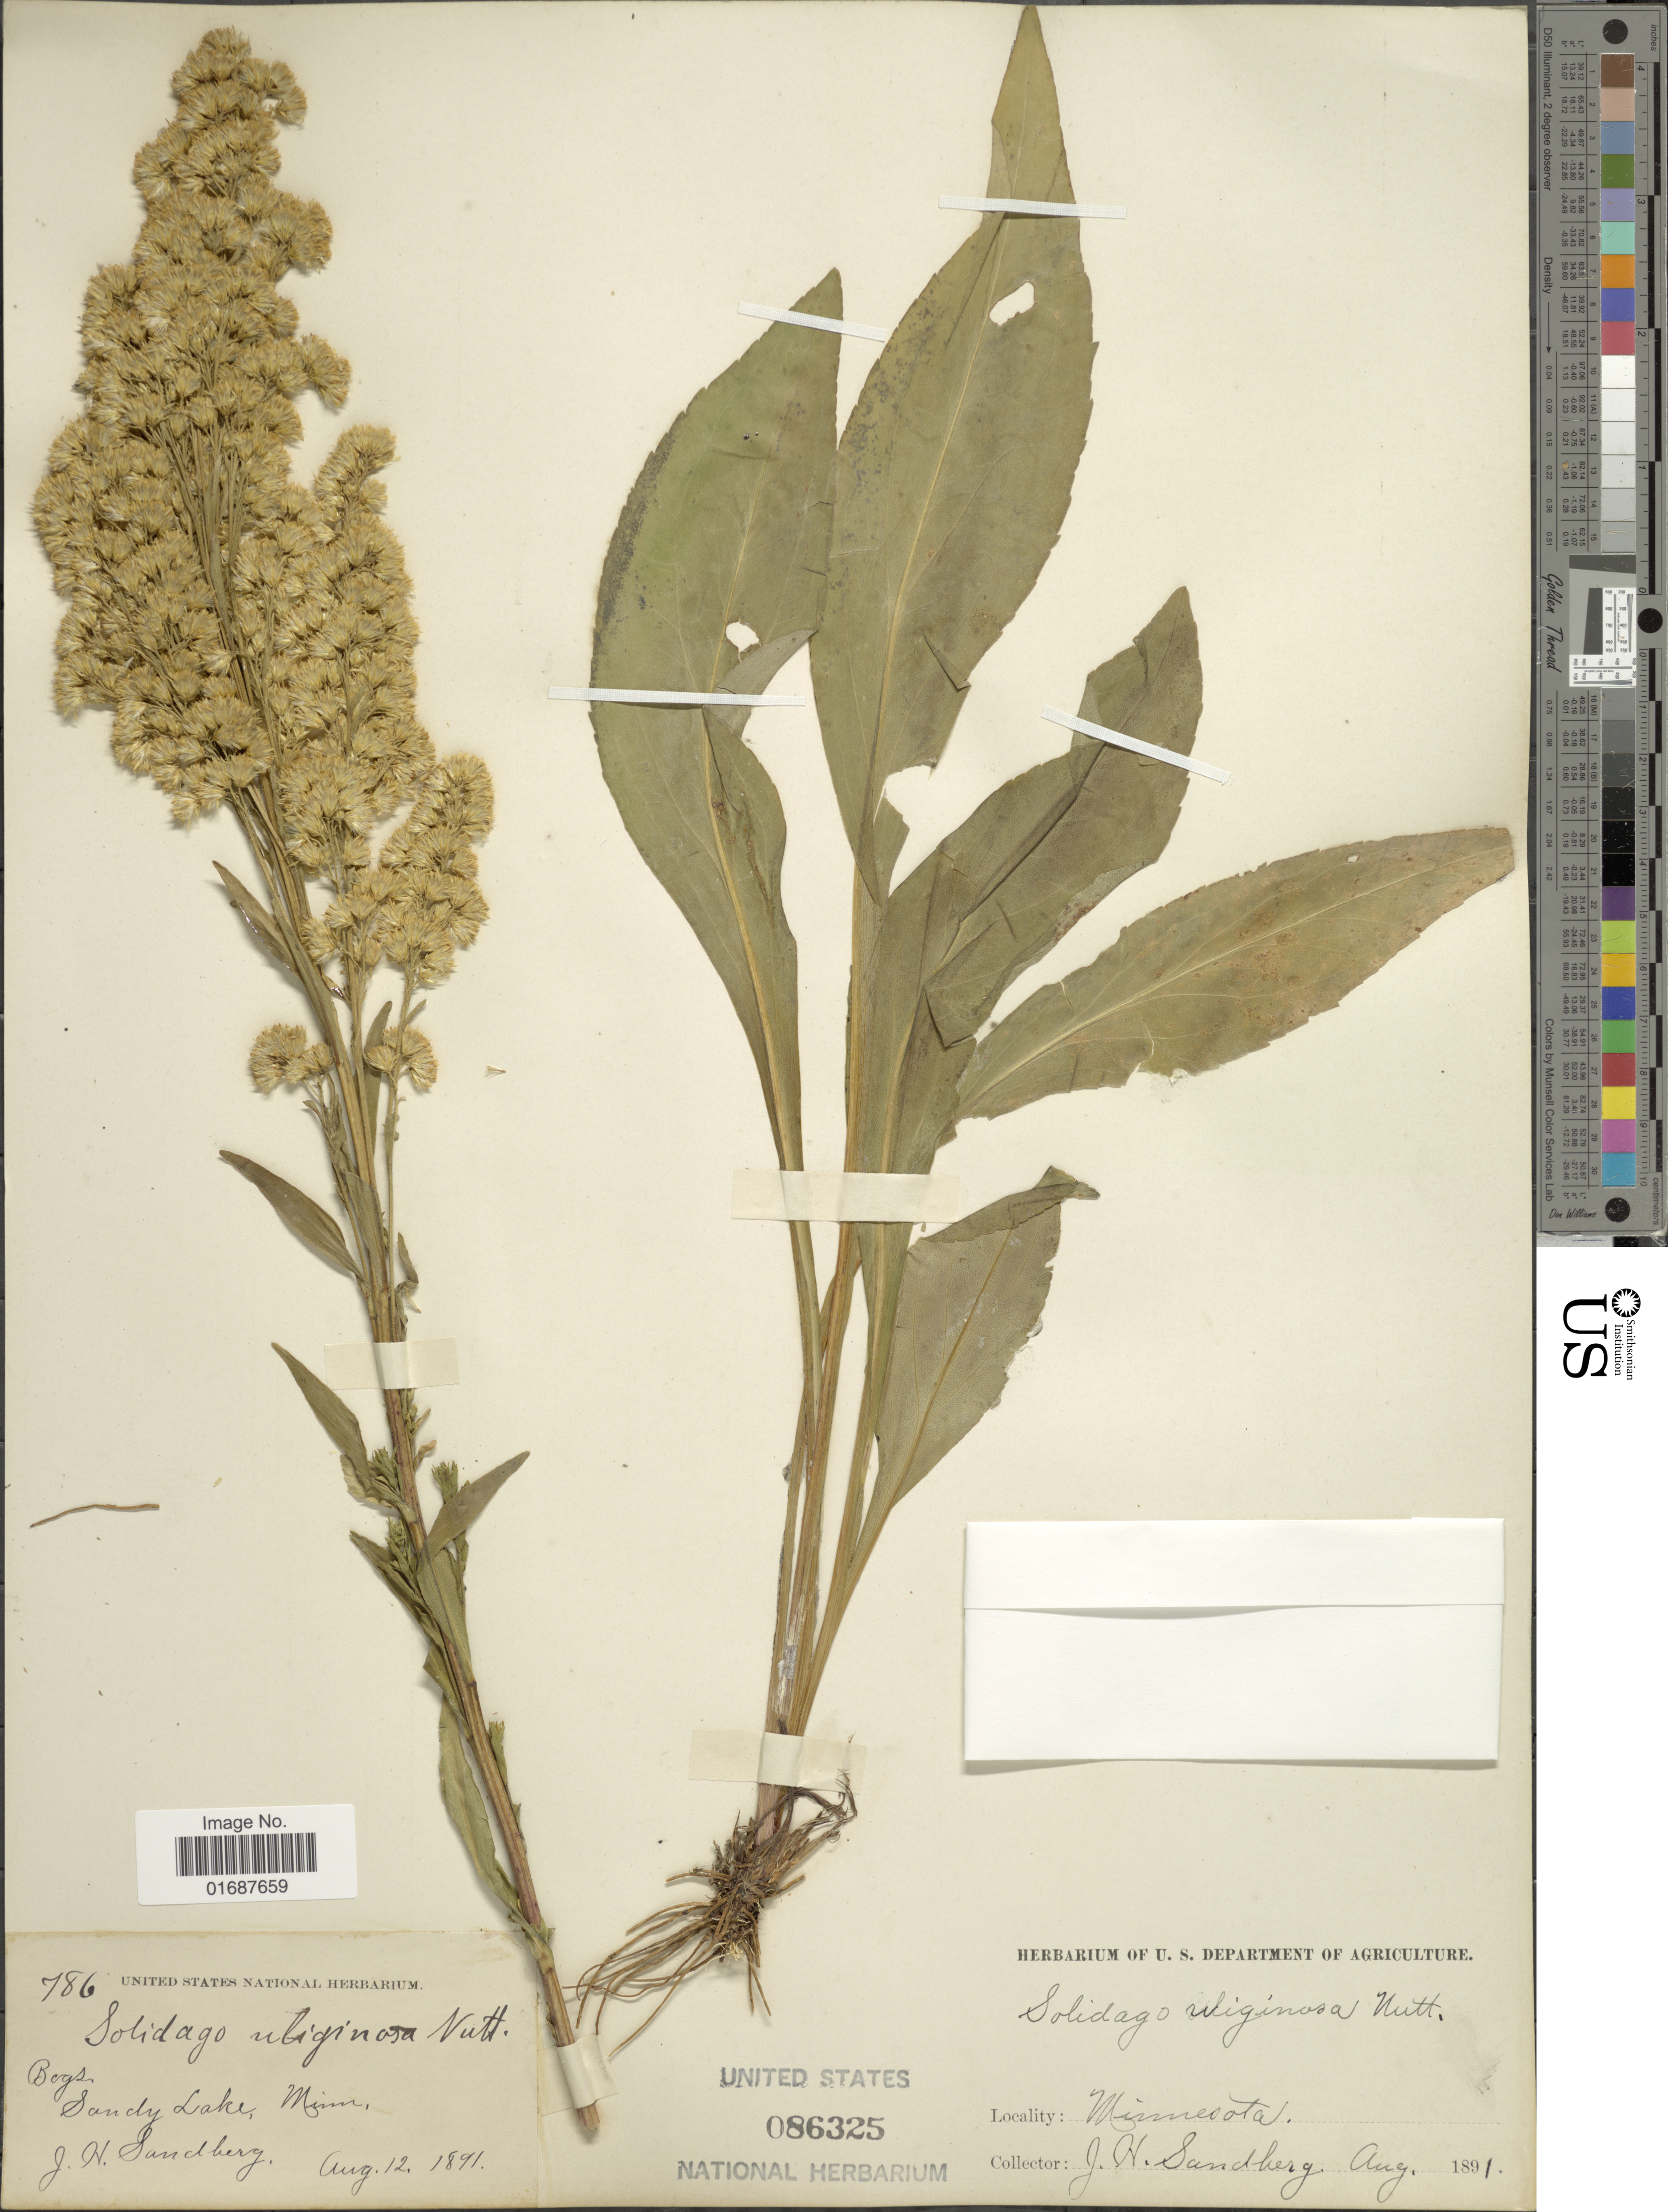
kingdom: Plantae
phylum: Tracheophyta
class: Magnoliopsida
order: Asterales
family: Asteraceae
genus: Solidago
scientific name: Solidago uliginosa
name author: Nutt.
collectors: J. H. Sandberg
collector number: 786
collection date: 1891-08-12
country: United States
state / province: Minnesota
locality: Bogs. Sandy Lake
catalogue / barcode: US 86325